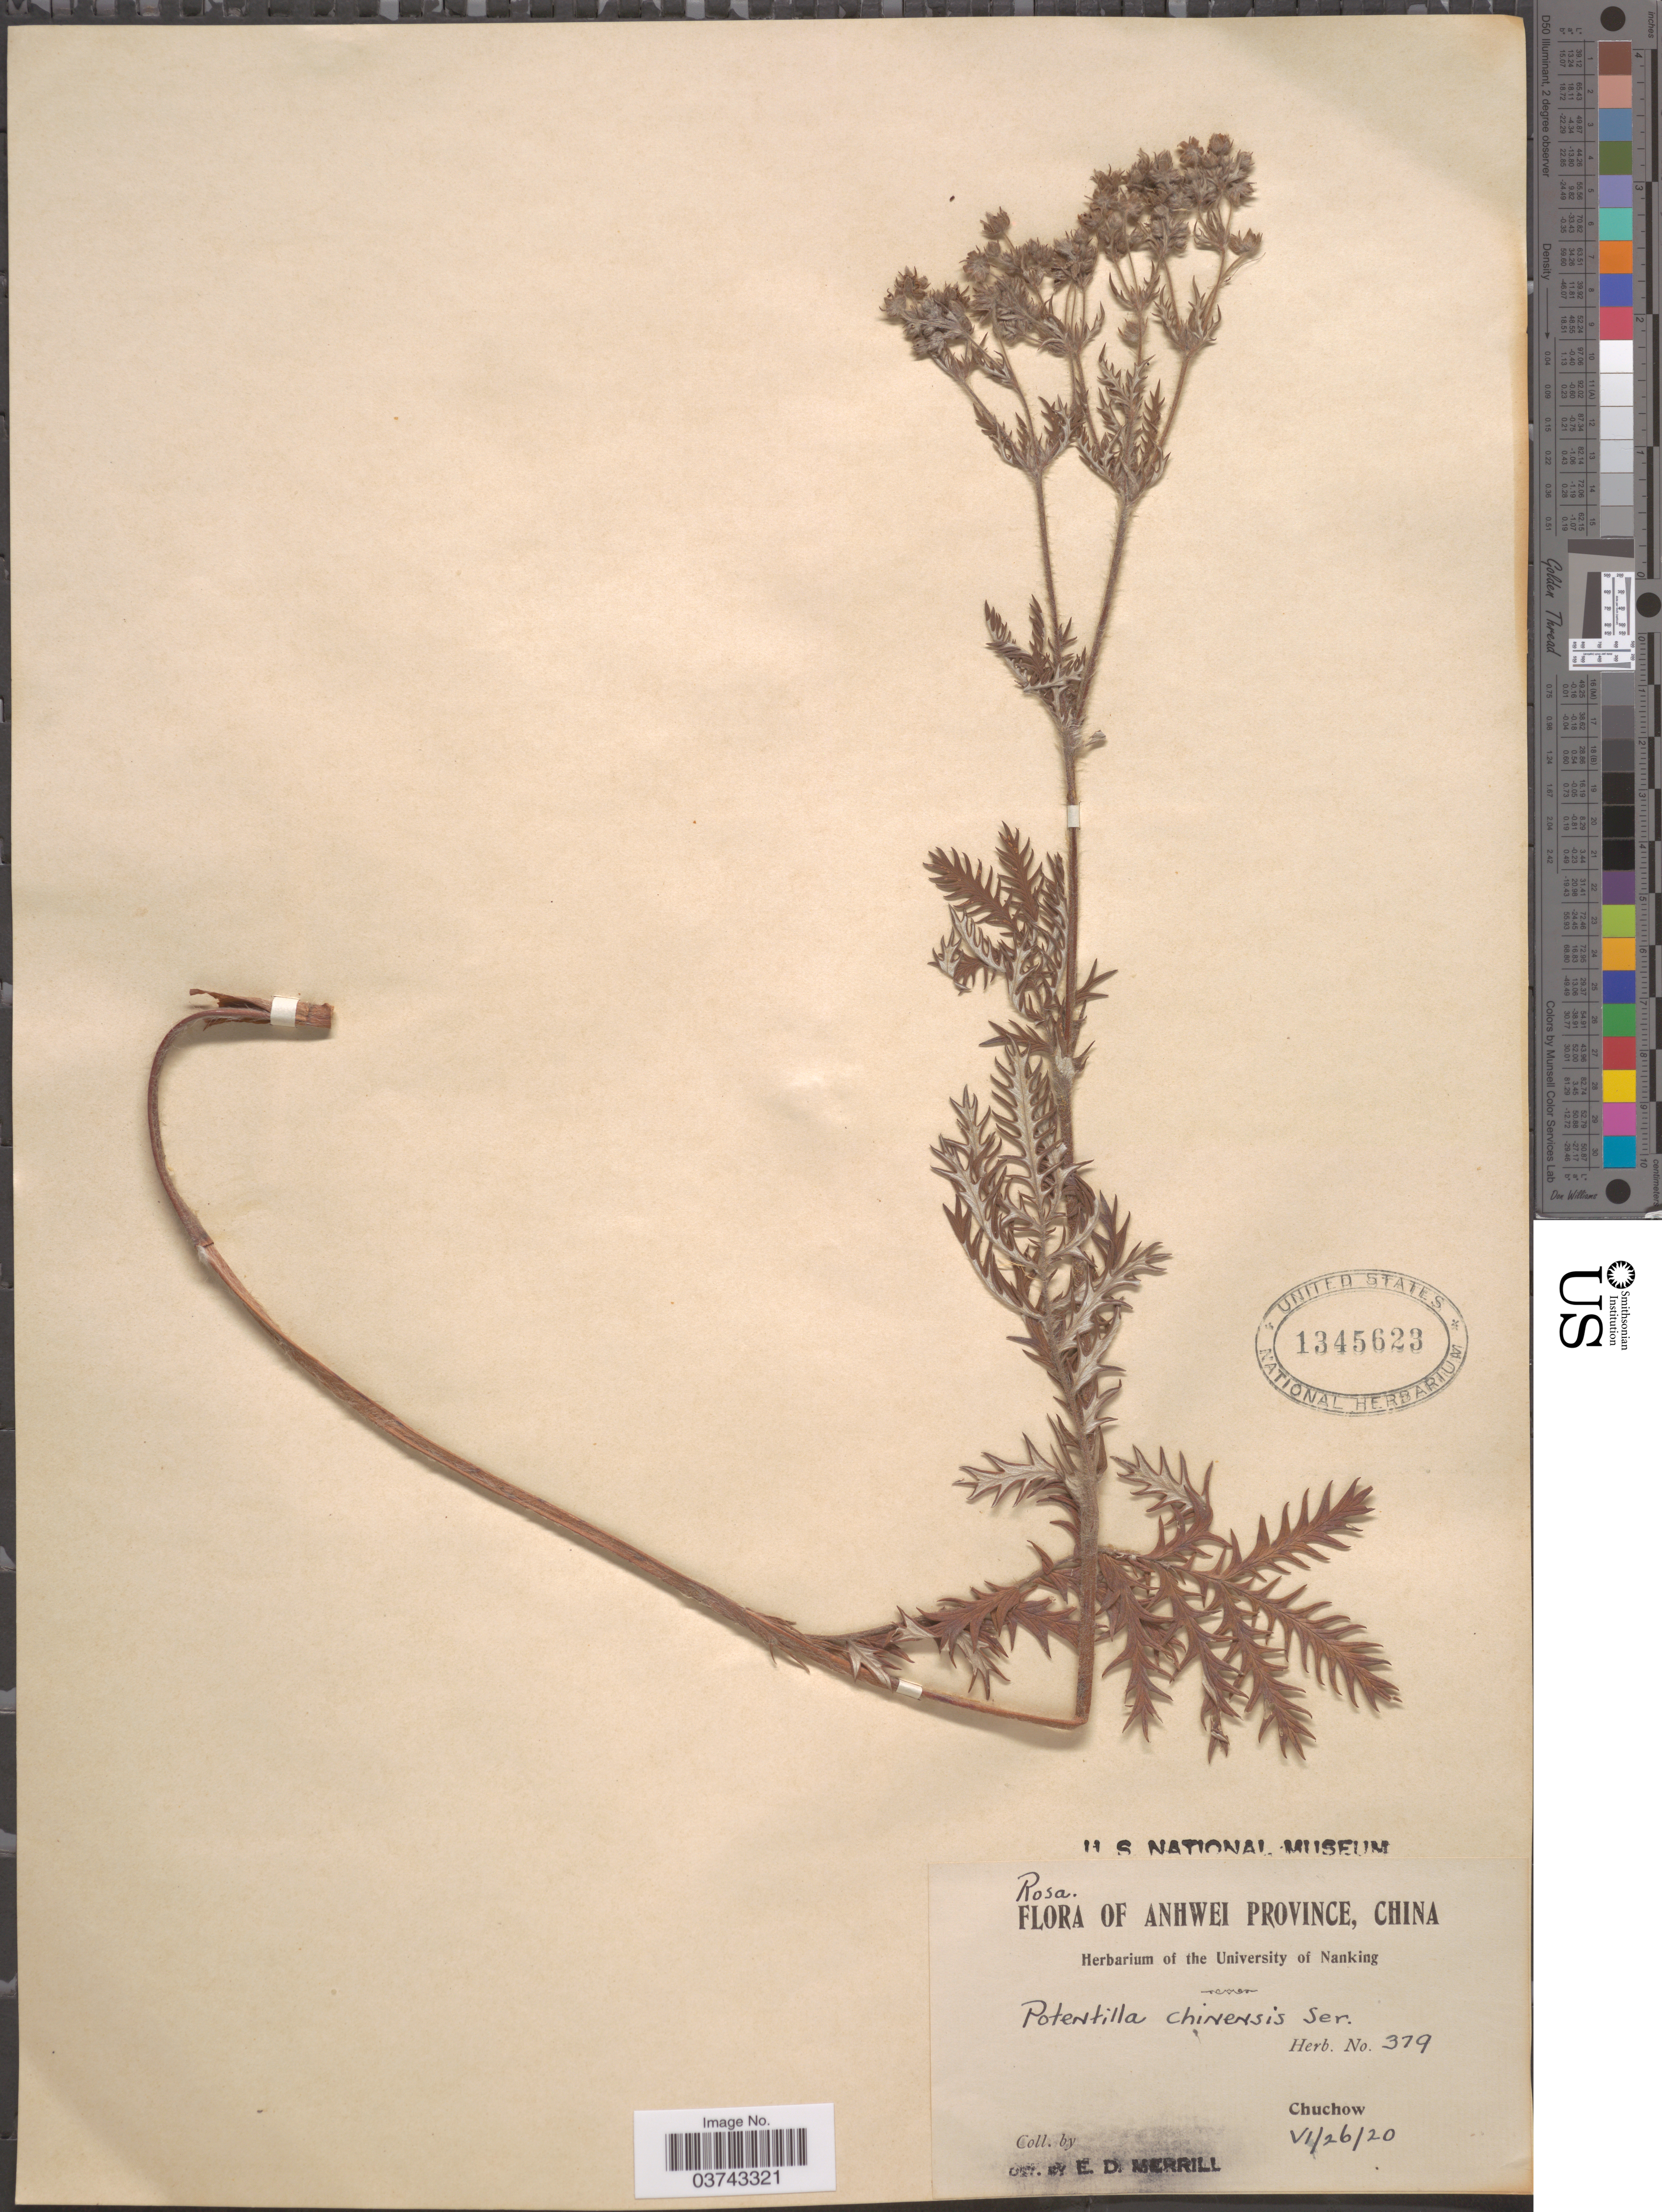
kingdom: Plantae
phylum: Tracheophyta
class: Magnoliopsida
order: Rosales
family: Rosaceae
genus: Potentilla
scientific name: Potentilla chinensis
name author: Ser.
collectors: ex herb. University of Nanking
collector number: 379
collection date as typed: Transcribed d/m/y: 26/6/20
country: China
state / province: Anhui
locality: Anhwei Province. Chuchow.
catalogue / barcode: US 1345623